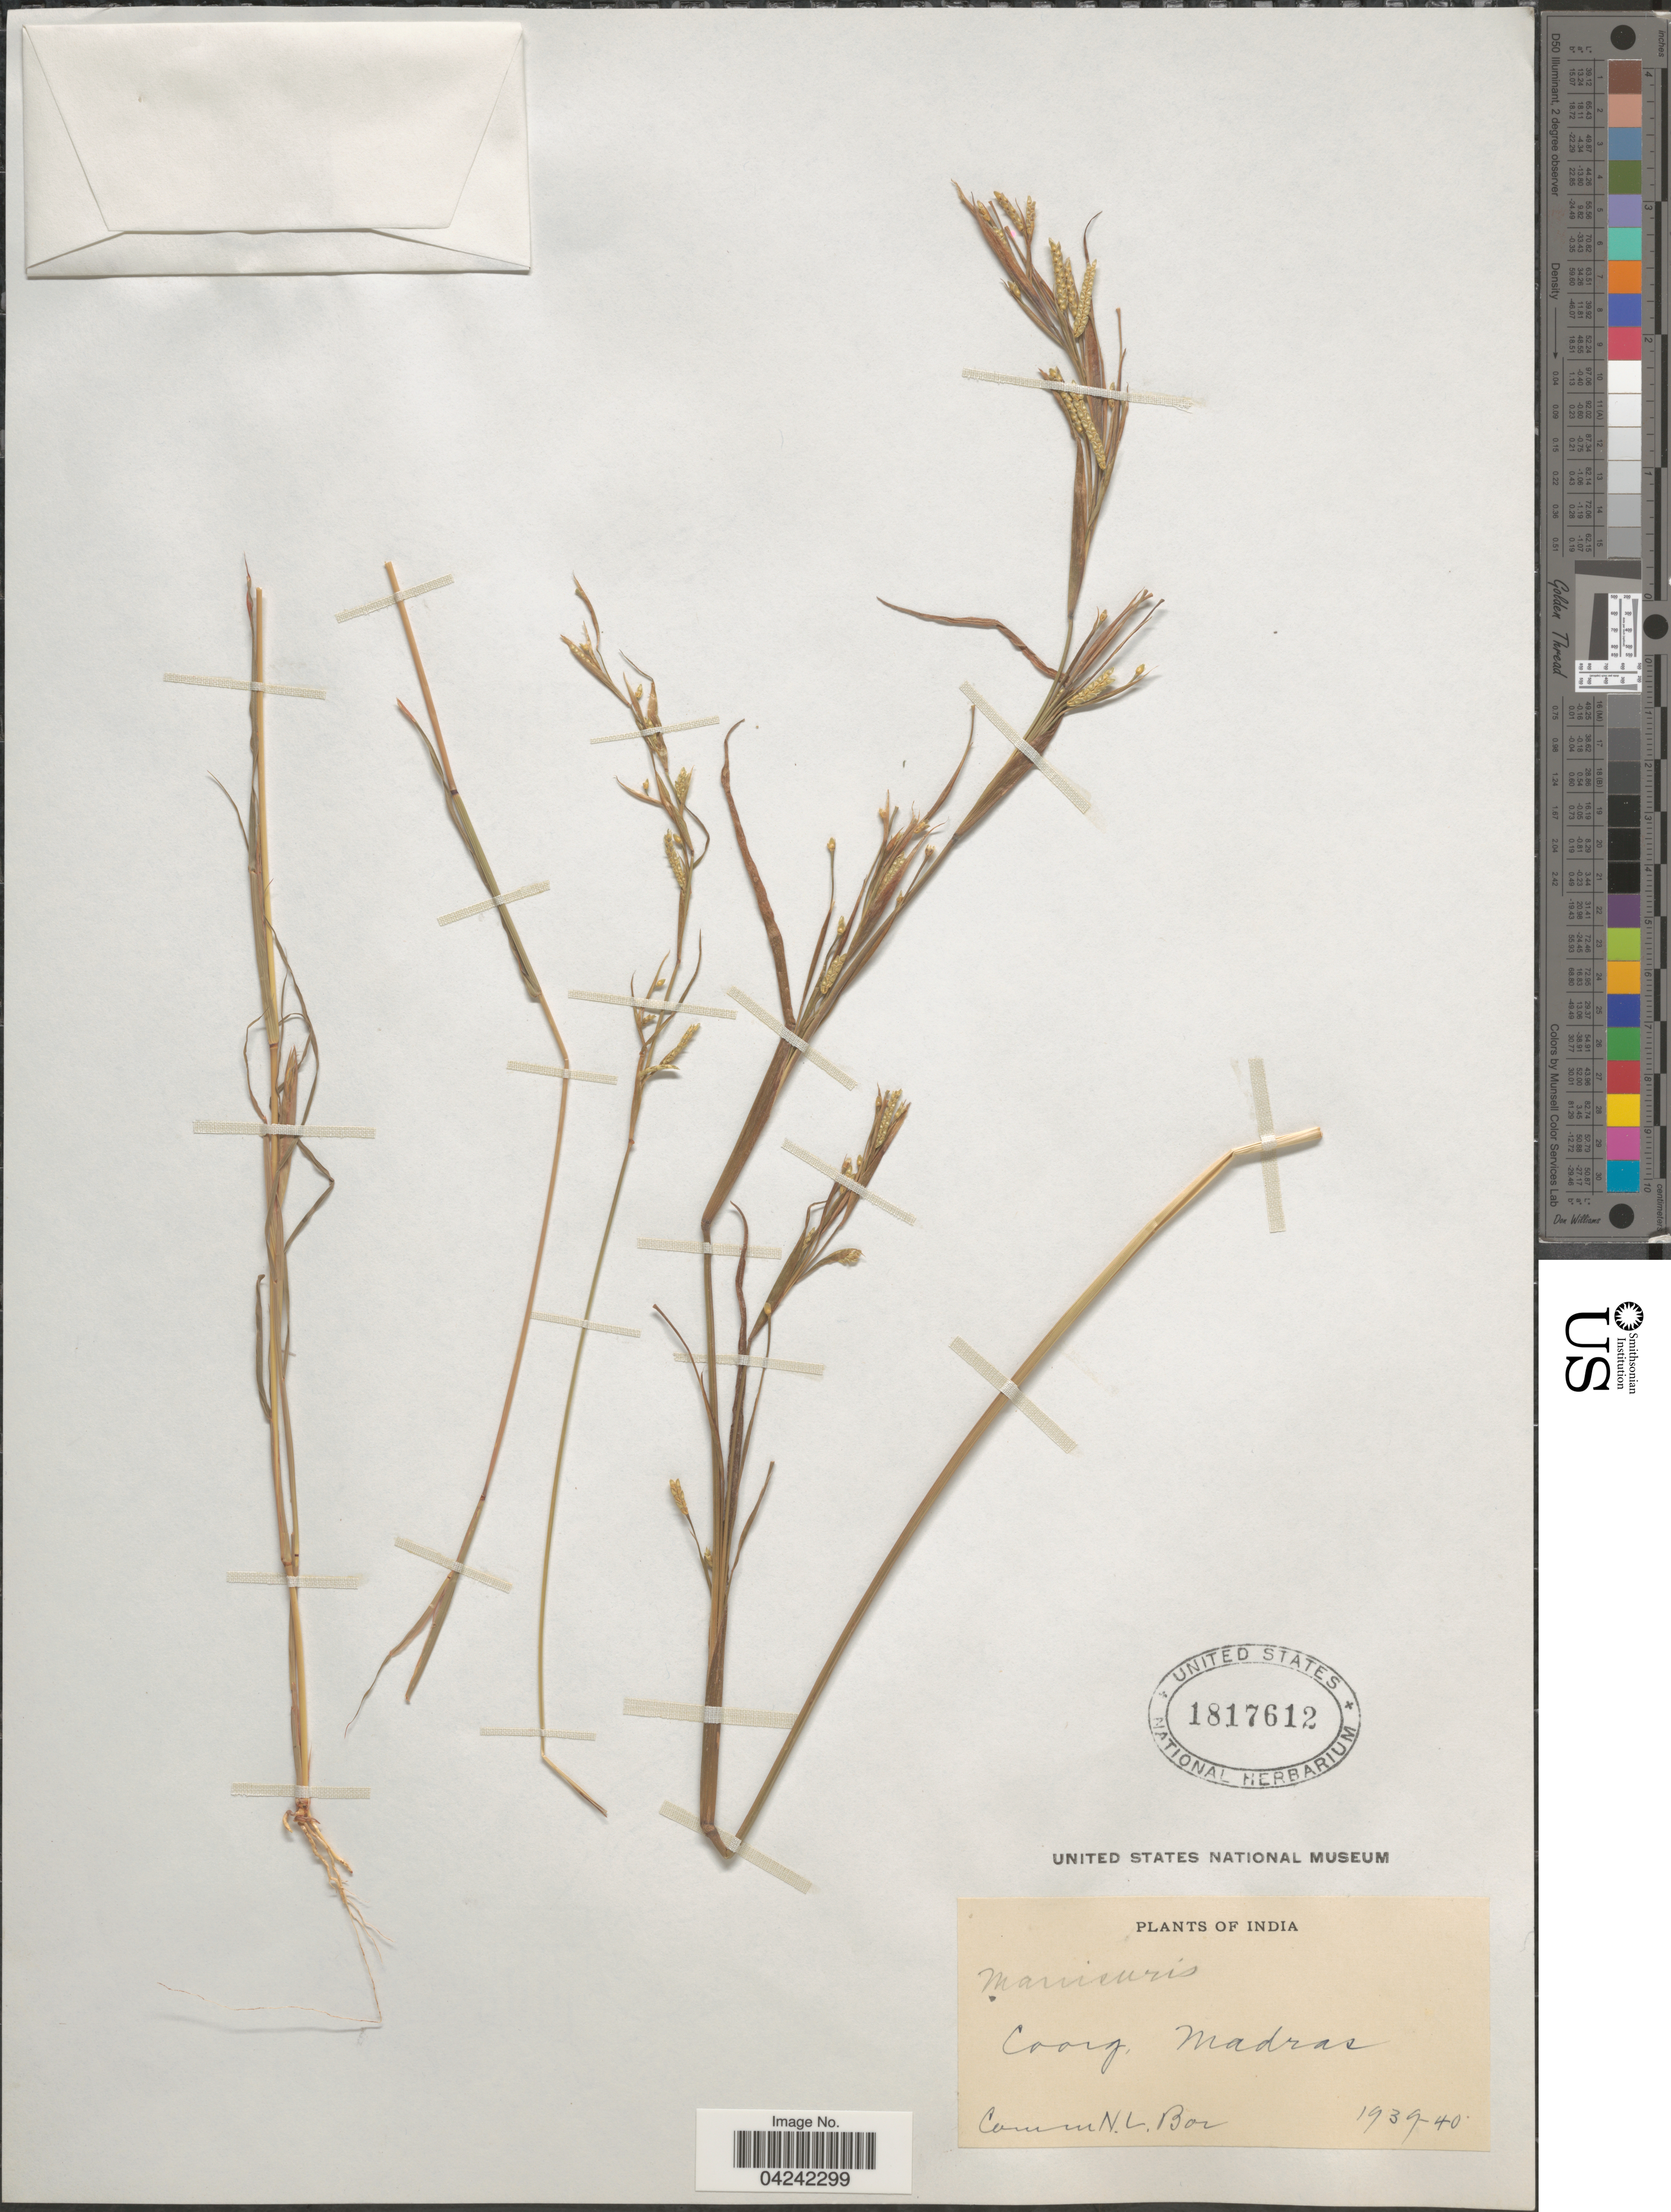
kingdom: Plantae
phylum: Tracheophyta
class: Liliopsida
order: Poales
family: Poaceae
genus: Rottboellia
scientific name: Rottboellia clarkei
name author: Hack.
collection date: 1939/1940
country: India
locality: Coorg, Madras.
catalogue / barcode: US 1817612